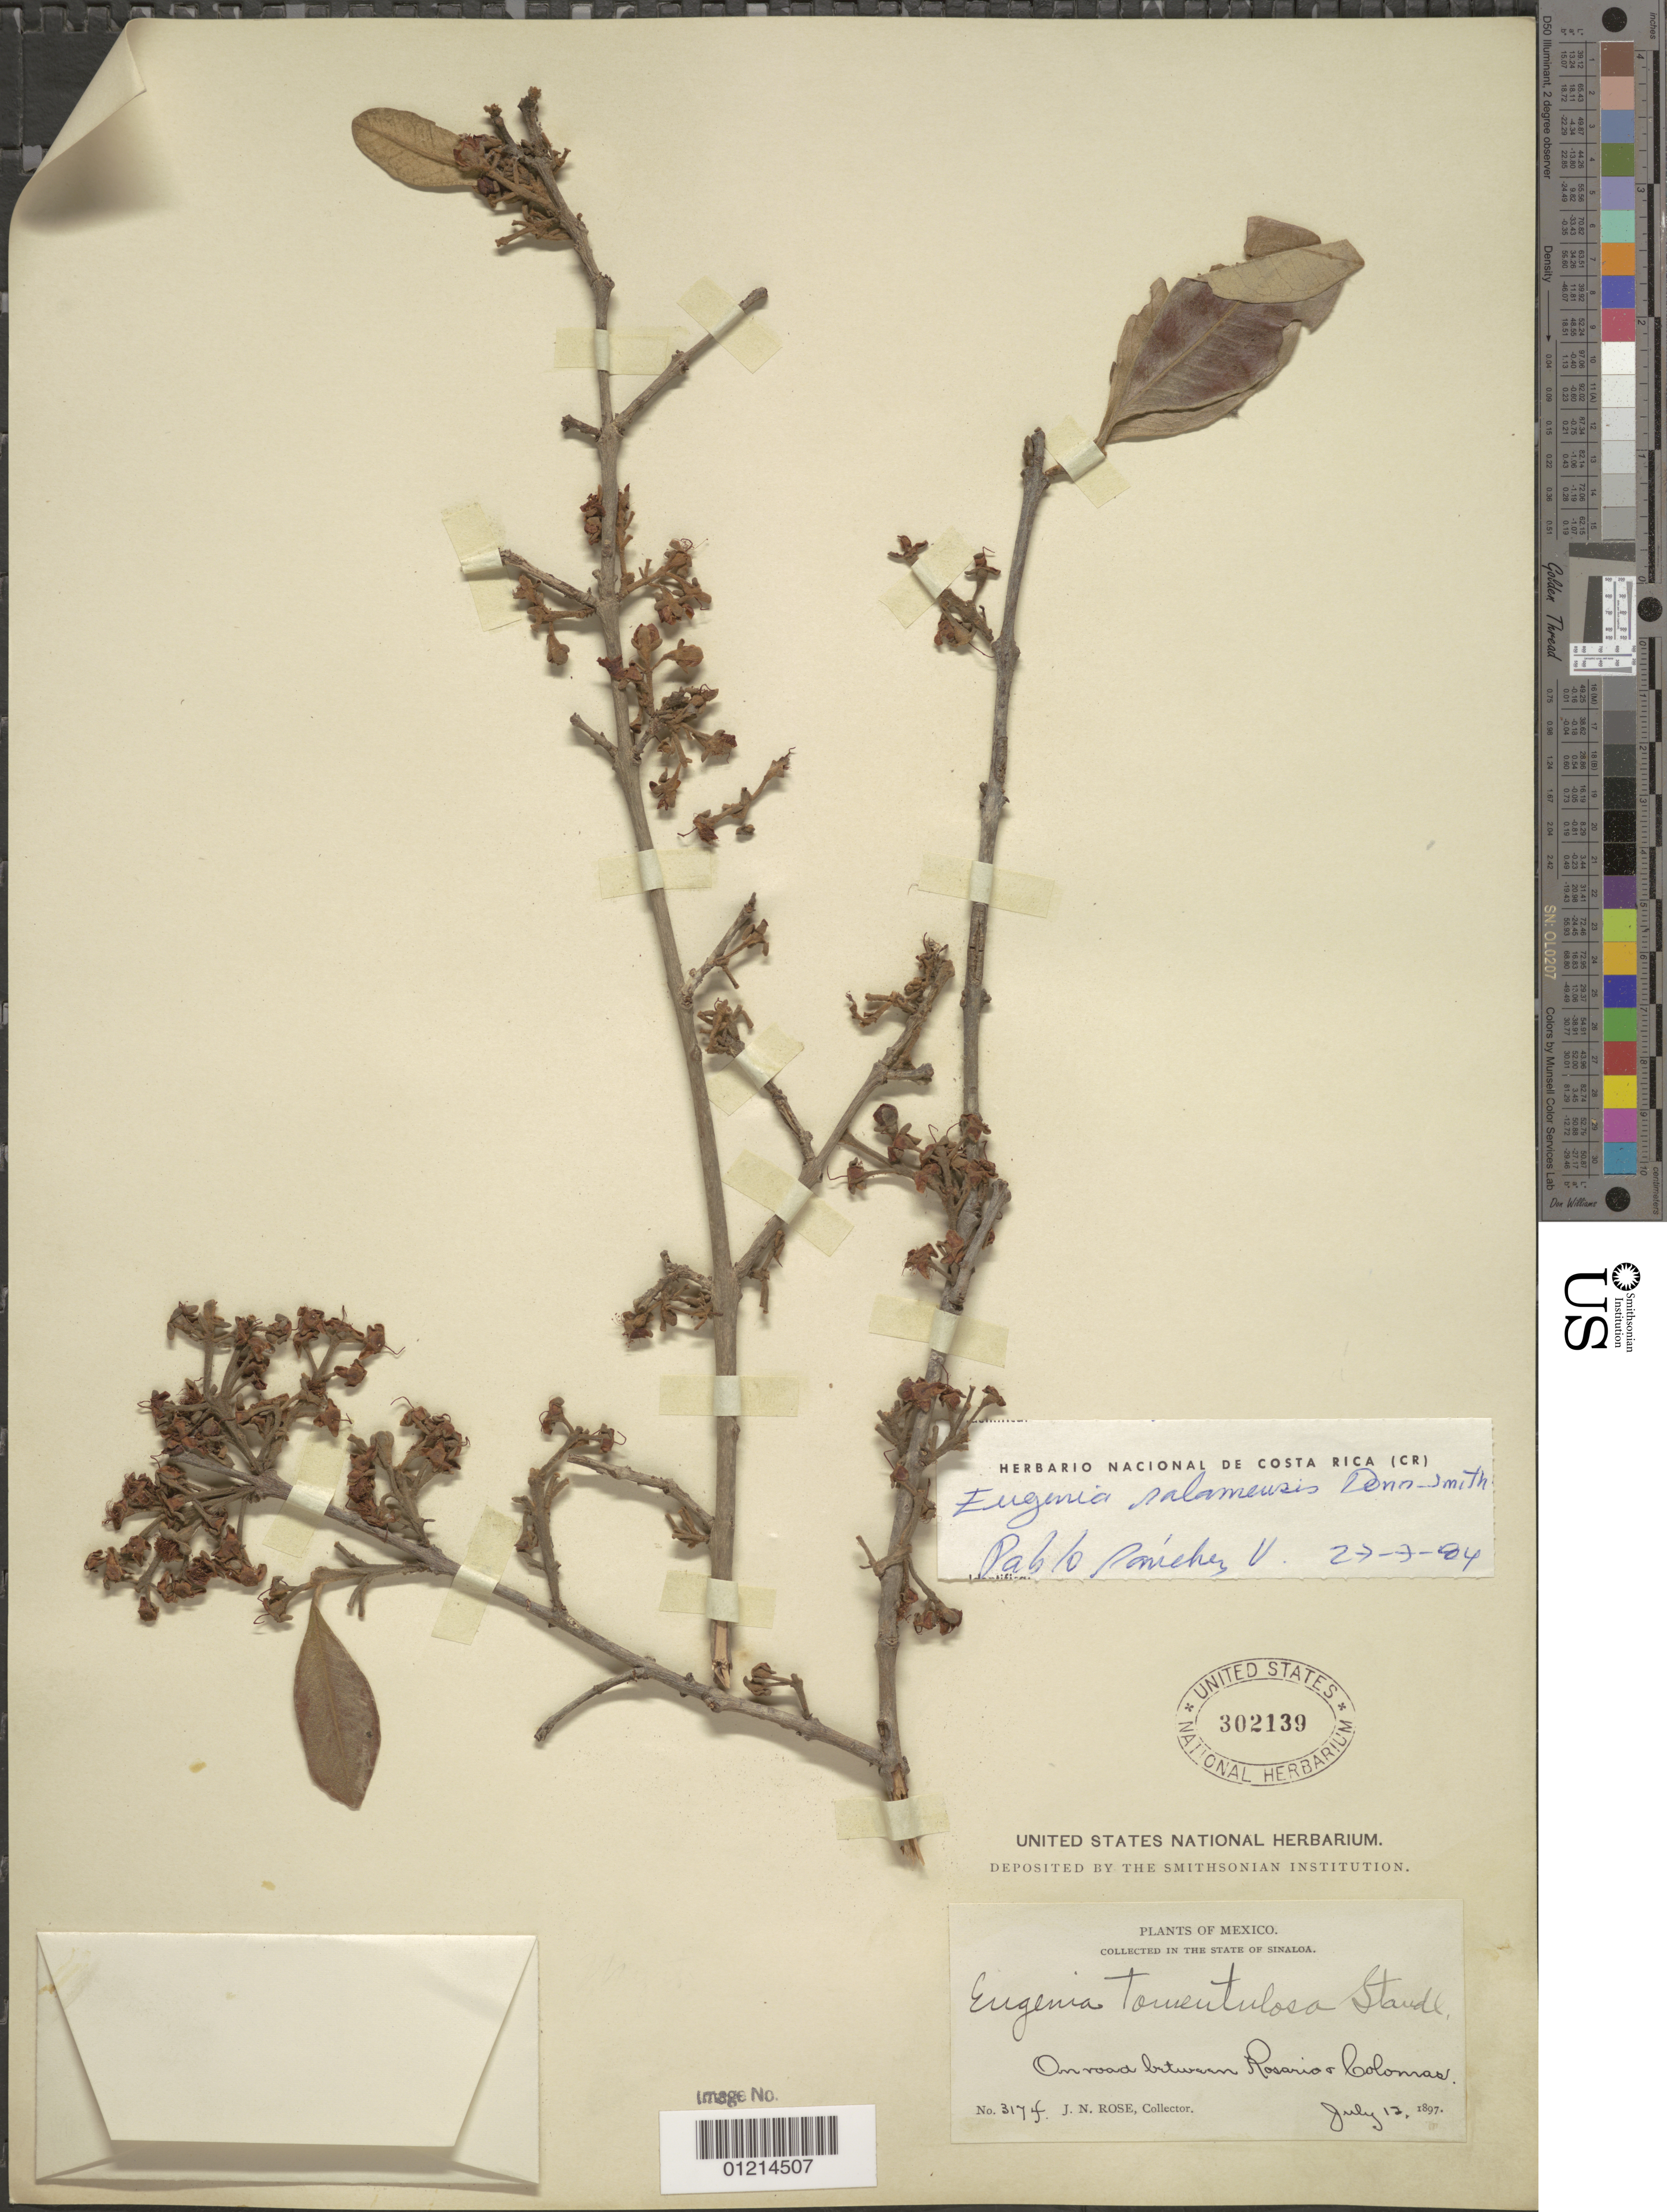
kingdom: Plantae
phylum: Tracheophyta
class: Magnoliopsida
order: Myrtales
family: Myrtaceae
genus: Eugenia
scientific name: Eugenia salamensis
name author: Donn. Sm.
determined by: Sánchez Vindas, P. E.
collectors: J. N. Rose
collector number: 3174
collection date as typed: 12 Jul 1897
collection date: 1897-07-12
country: Mexico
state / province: Sinaloa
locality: On road between Rosario & Colomas.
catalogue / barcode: US 302139